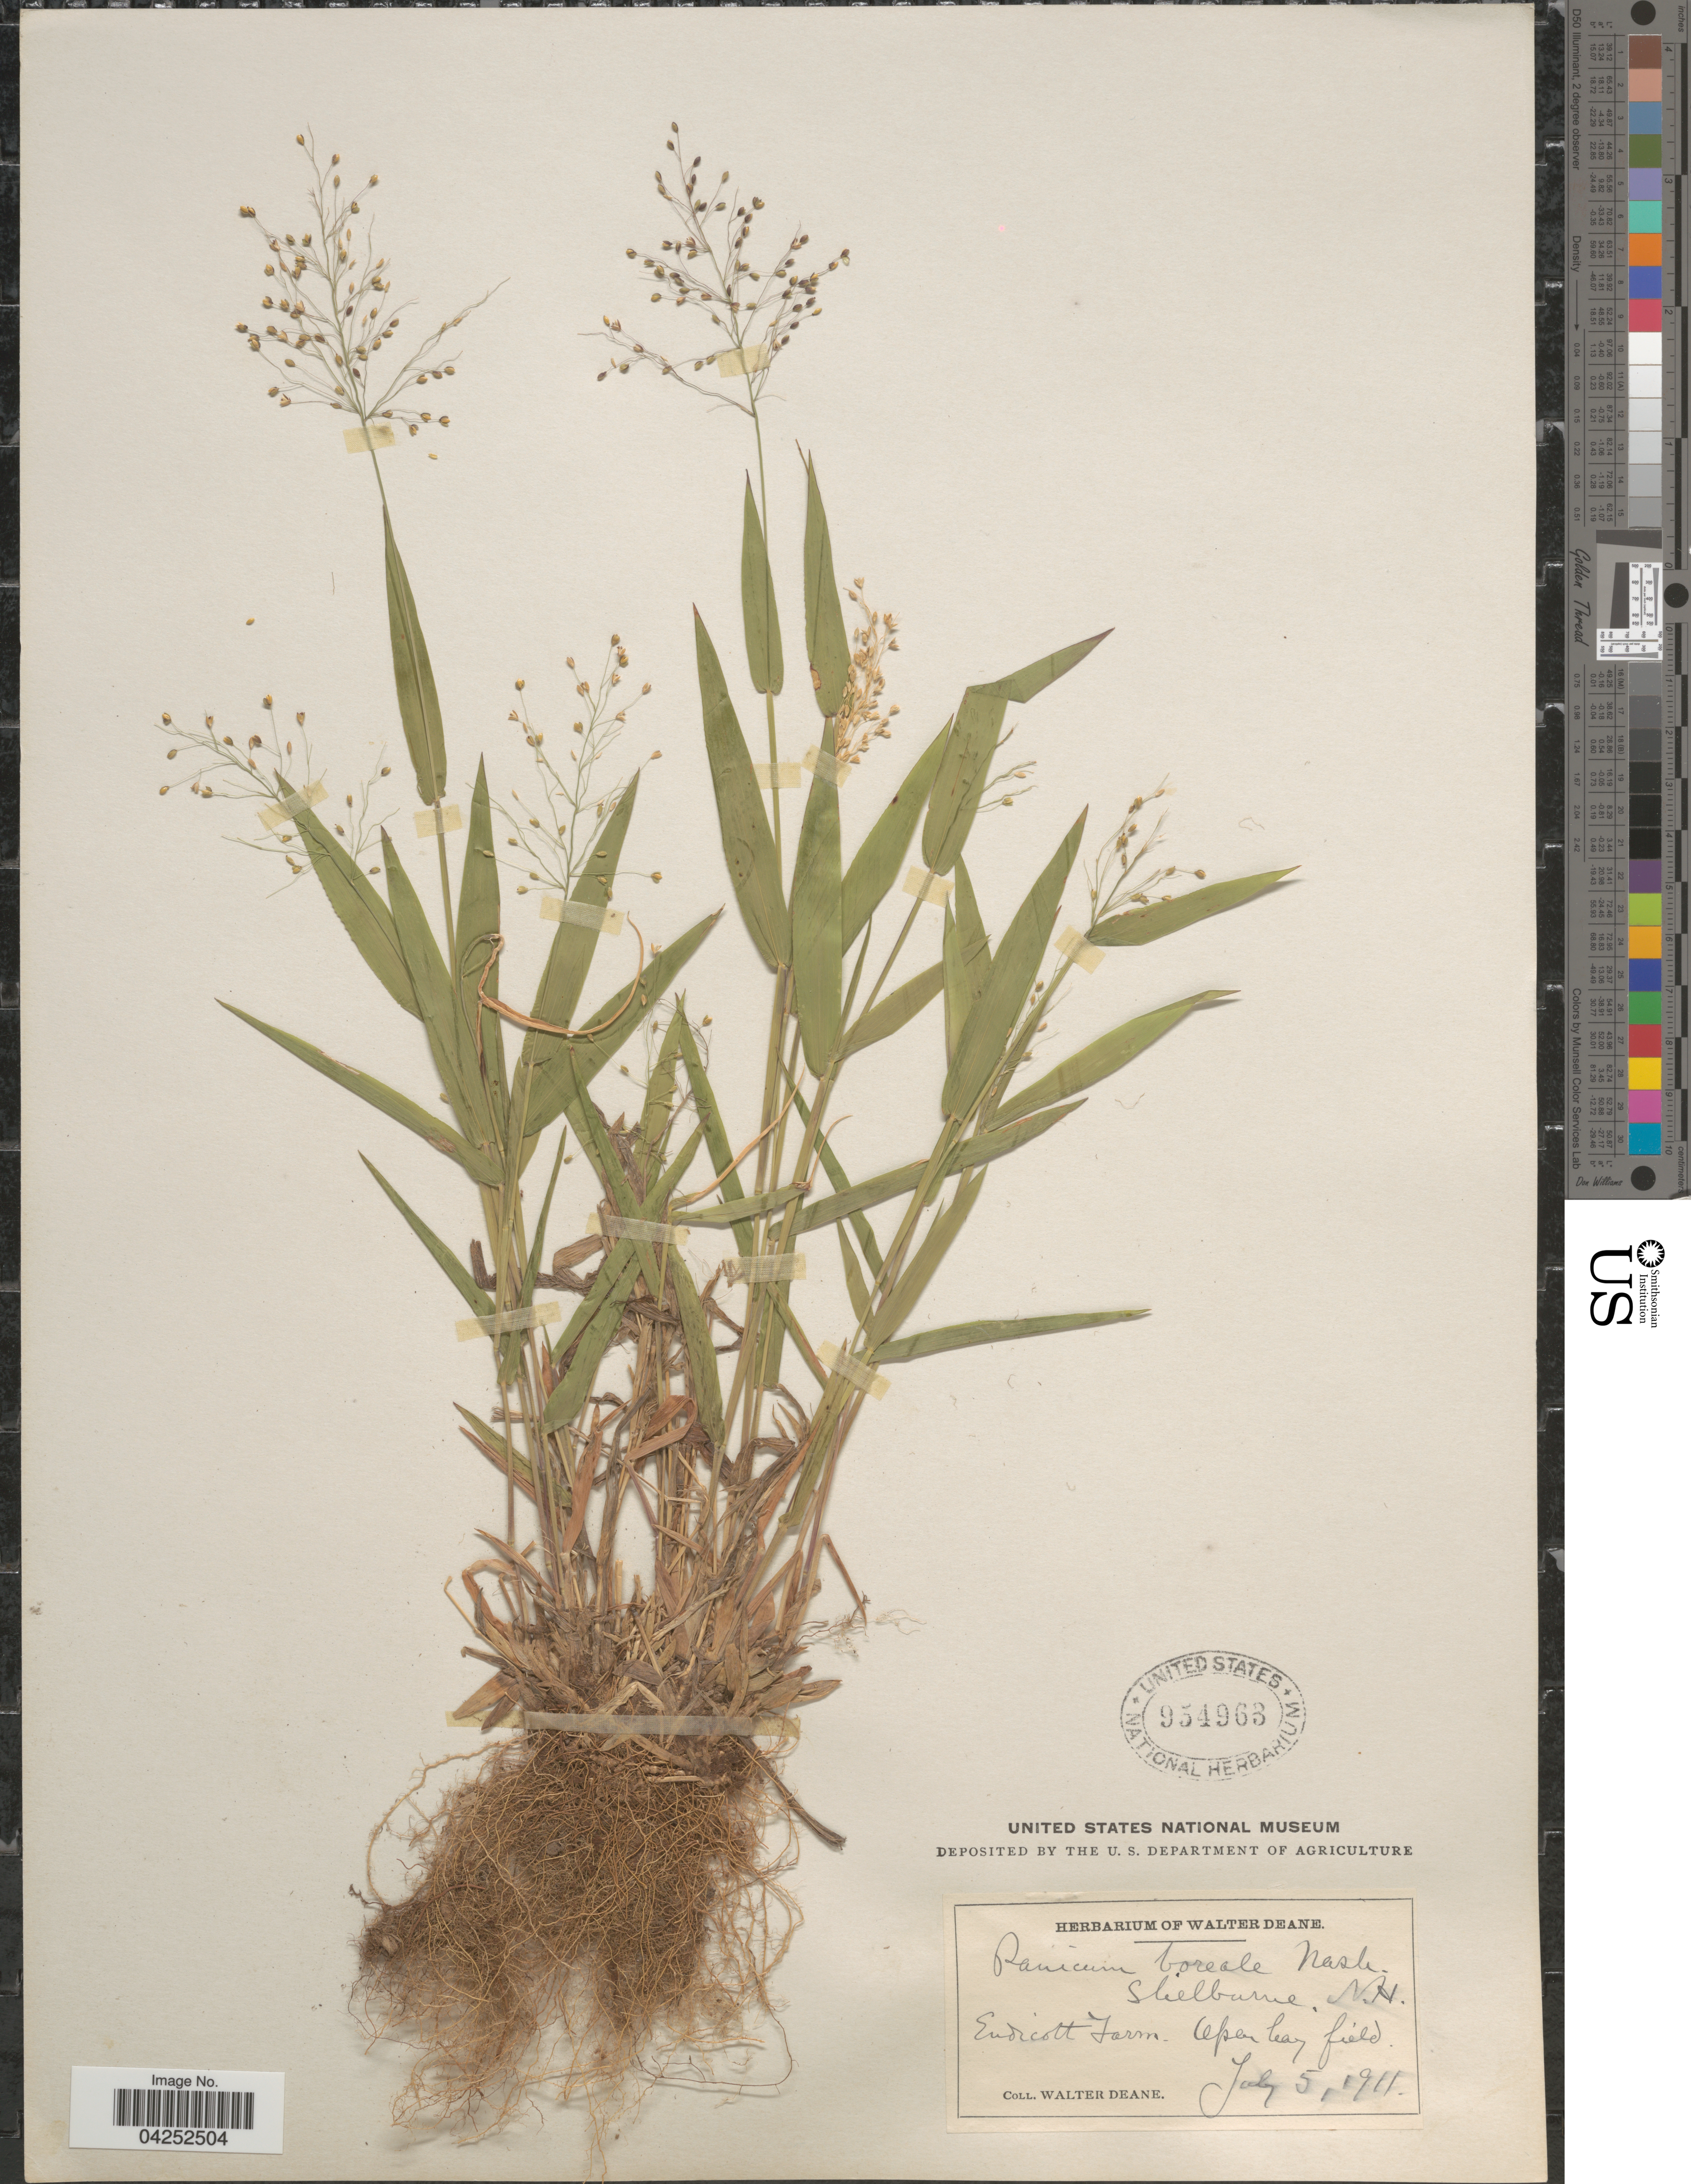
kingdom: Plantae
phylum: Tracheophyta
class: Liliopsida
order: Poales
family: Poaceae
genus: Dichanthelium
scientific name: Dichanthelium boreale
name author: (Nash) Freckmann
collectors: W. Deane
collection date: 1911-07-05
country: United States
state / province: New Hampshire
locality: Shelburne. Endicott Farm.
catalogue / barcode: US 954963